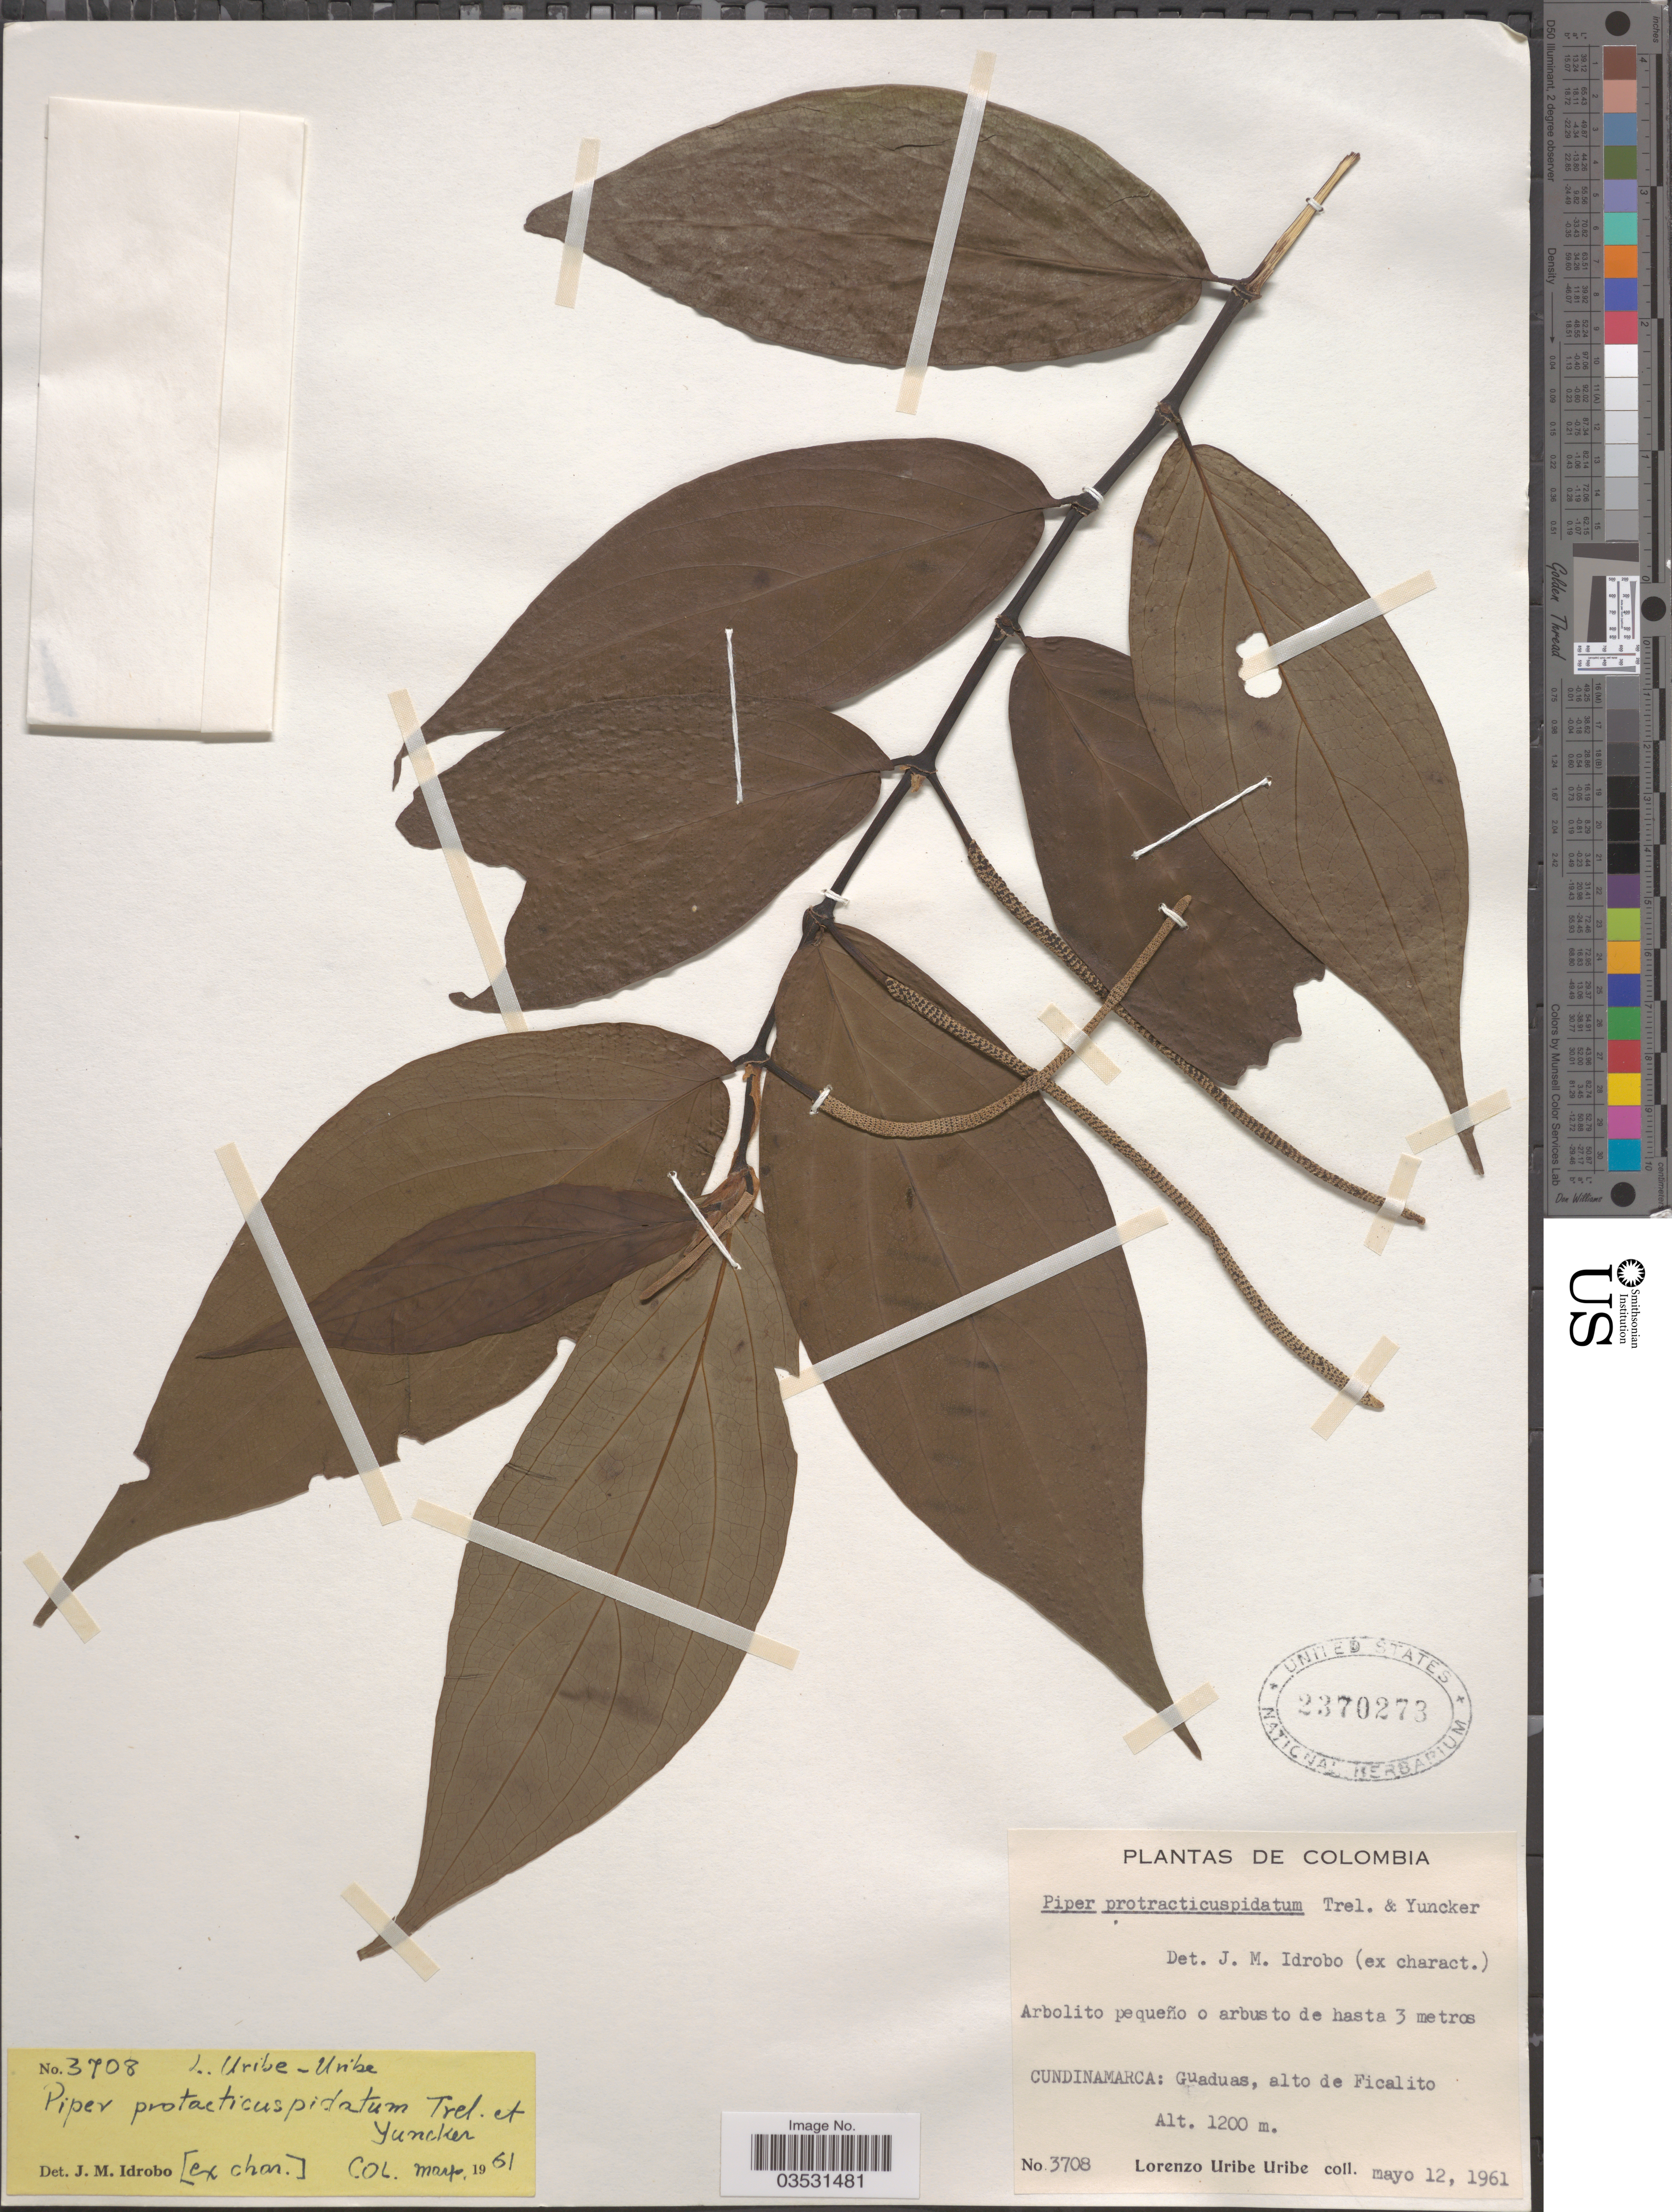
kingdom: Plantae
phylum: Tracheophyta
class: Magnoliopsida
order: Piperales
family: Piperaceae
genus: Piper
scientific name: Piper protracticuspidatum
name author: Trel. & Yunck.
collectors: L. Uribe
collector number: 3708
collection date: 1961-05-12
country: Colombia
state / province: Cundinamarca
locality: Guaduas, alto de Ficalito.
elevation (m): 1200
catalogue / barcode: US 2370273